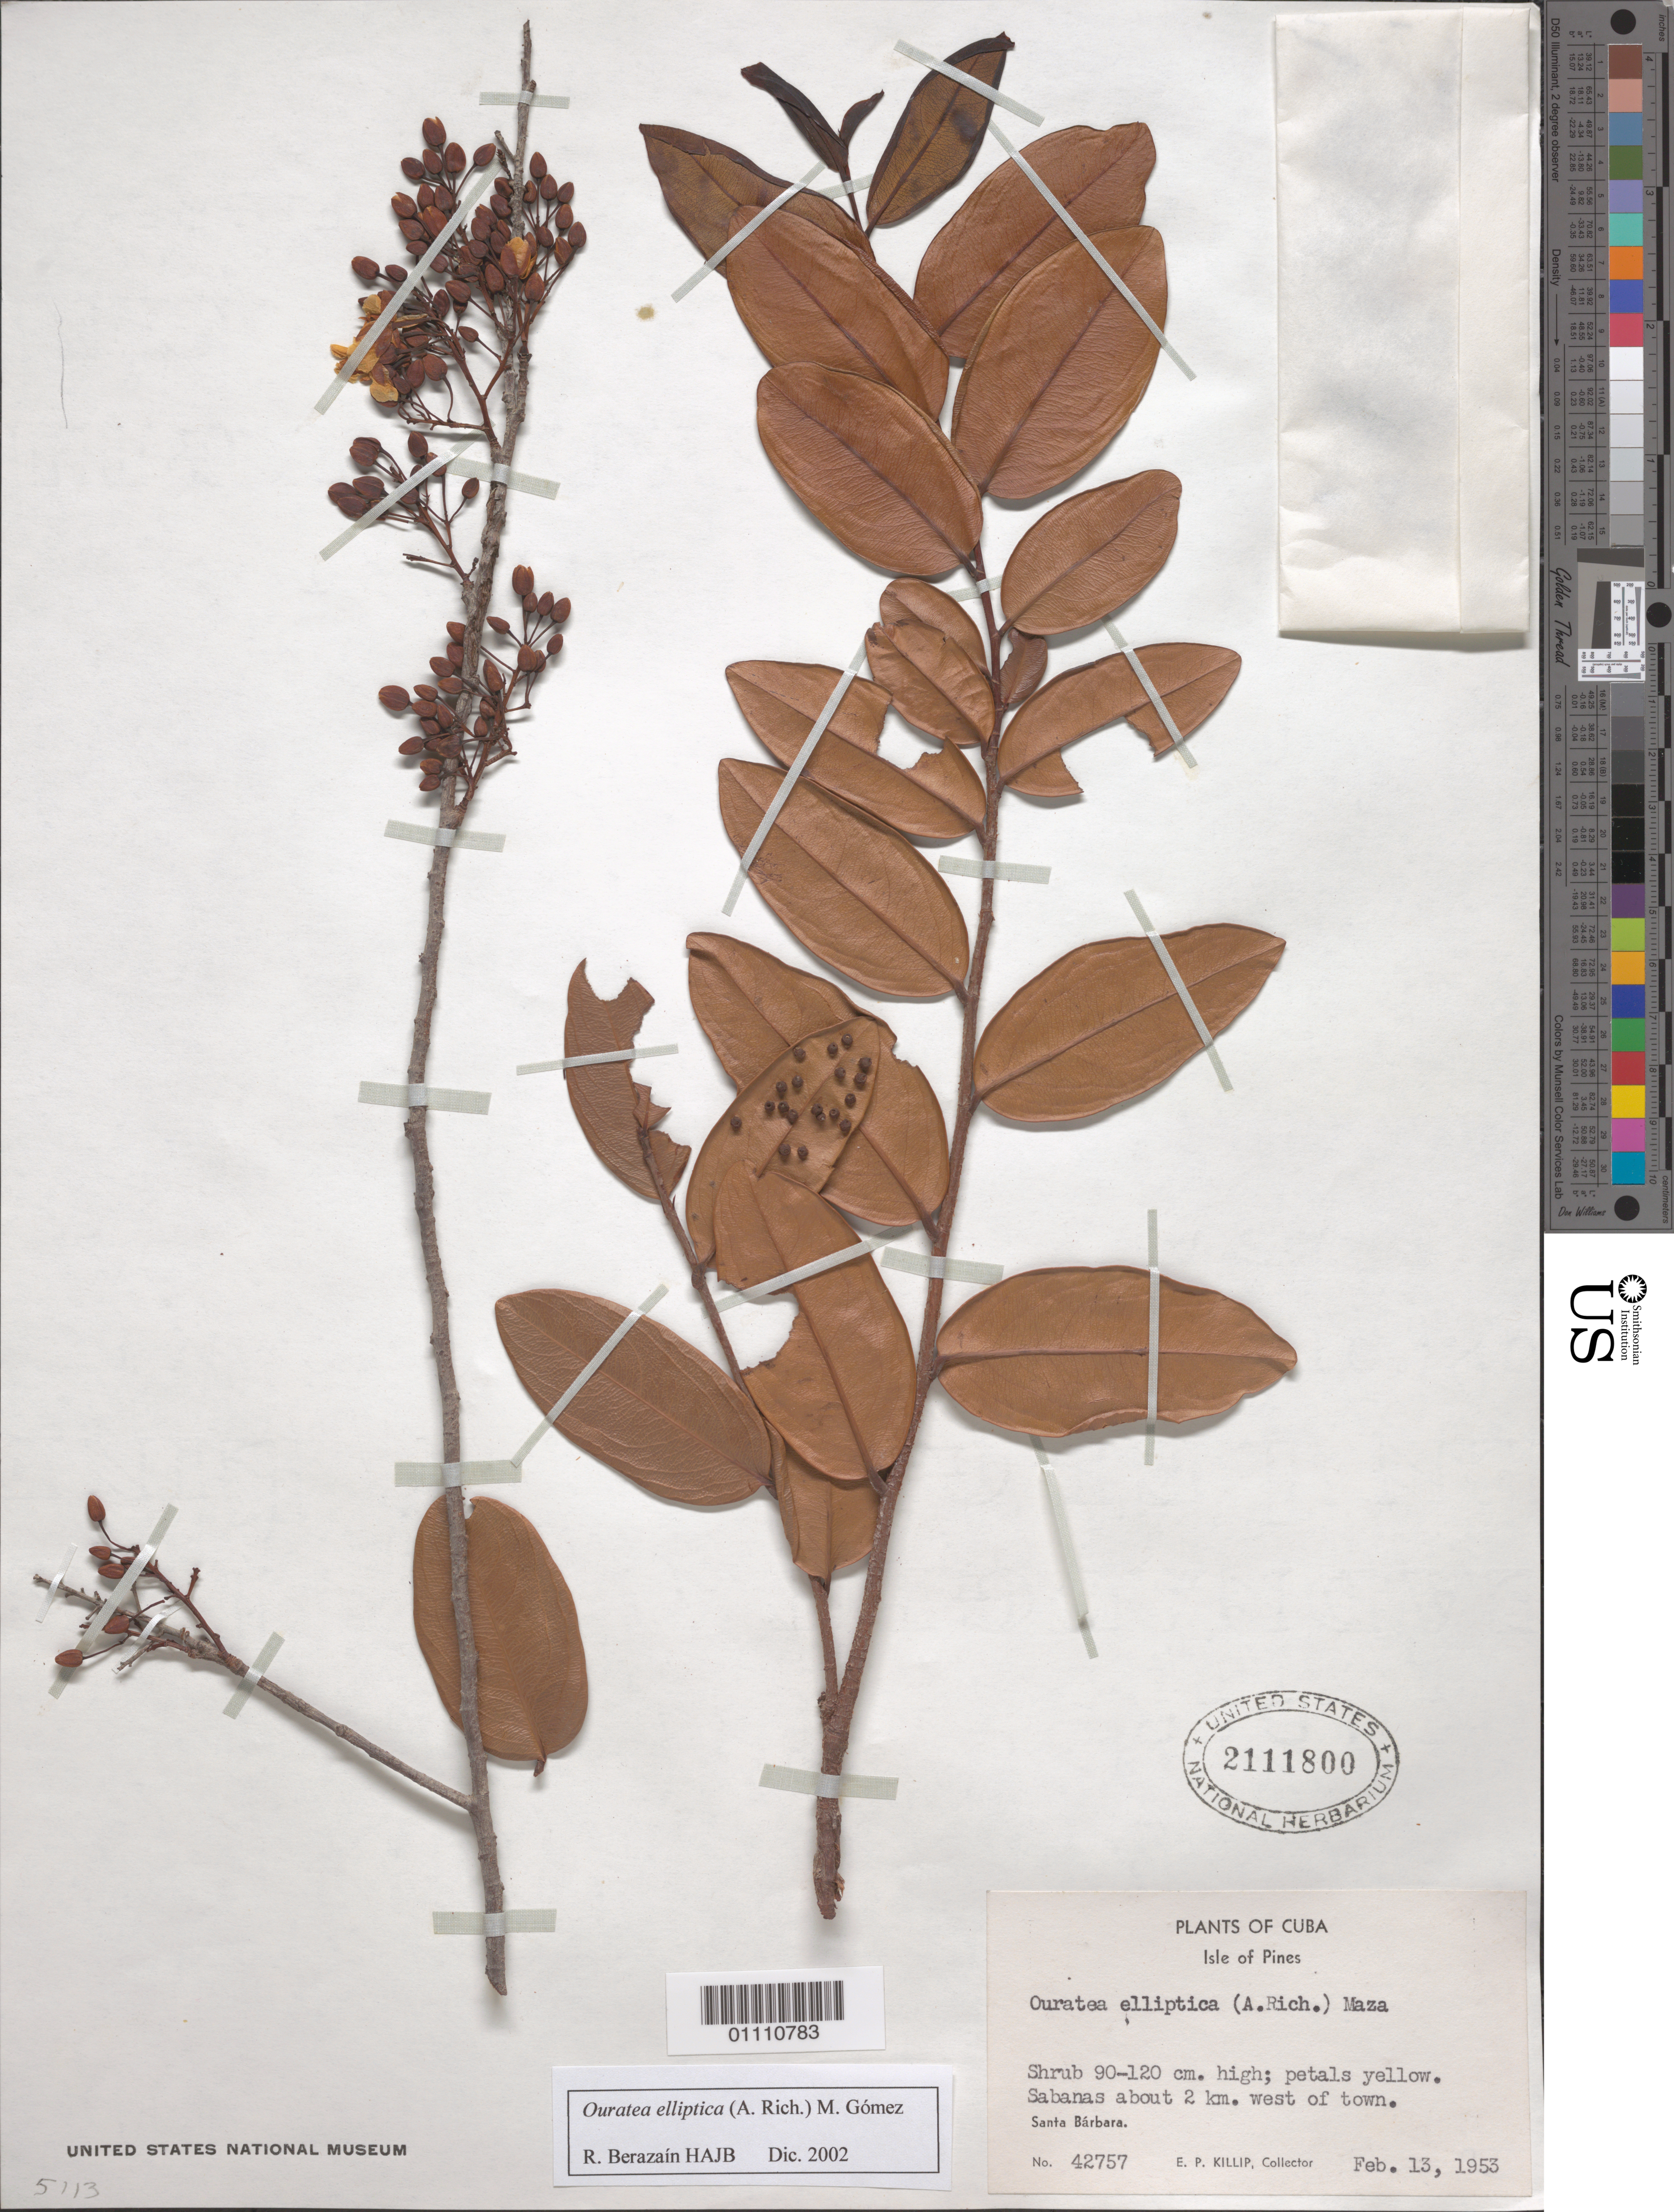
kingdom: Plantae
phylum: Tracheophyta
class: Magnoliopsida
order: Malpighiales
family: Ochnaceae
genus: Ouratea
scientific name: Ouratea elliptica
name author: (A. Rich.) M. Gómez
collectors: E. P. Killip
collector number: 42757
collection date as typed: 13 Feb 1953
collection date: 1953-02-13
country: Cuba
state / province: Isla de La Juventud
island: Isla de la Juventud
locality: Sabanas about 2 km W of town, Santa Bárbara, Isle of Pines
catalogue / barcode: US 2111800